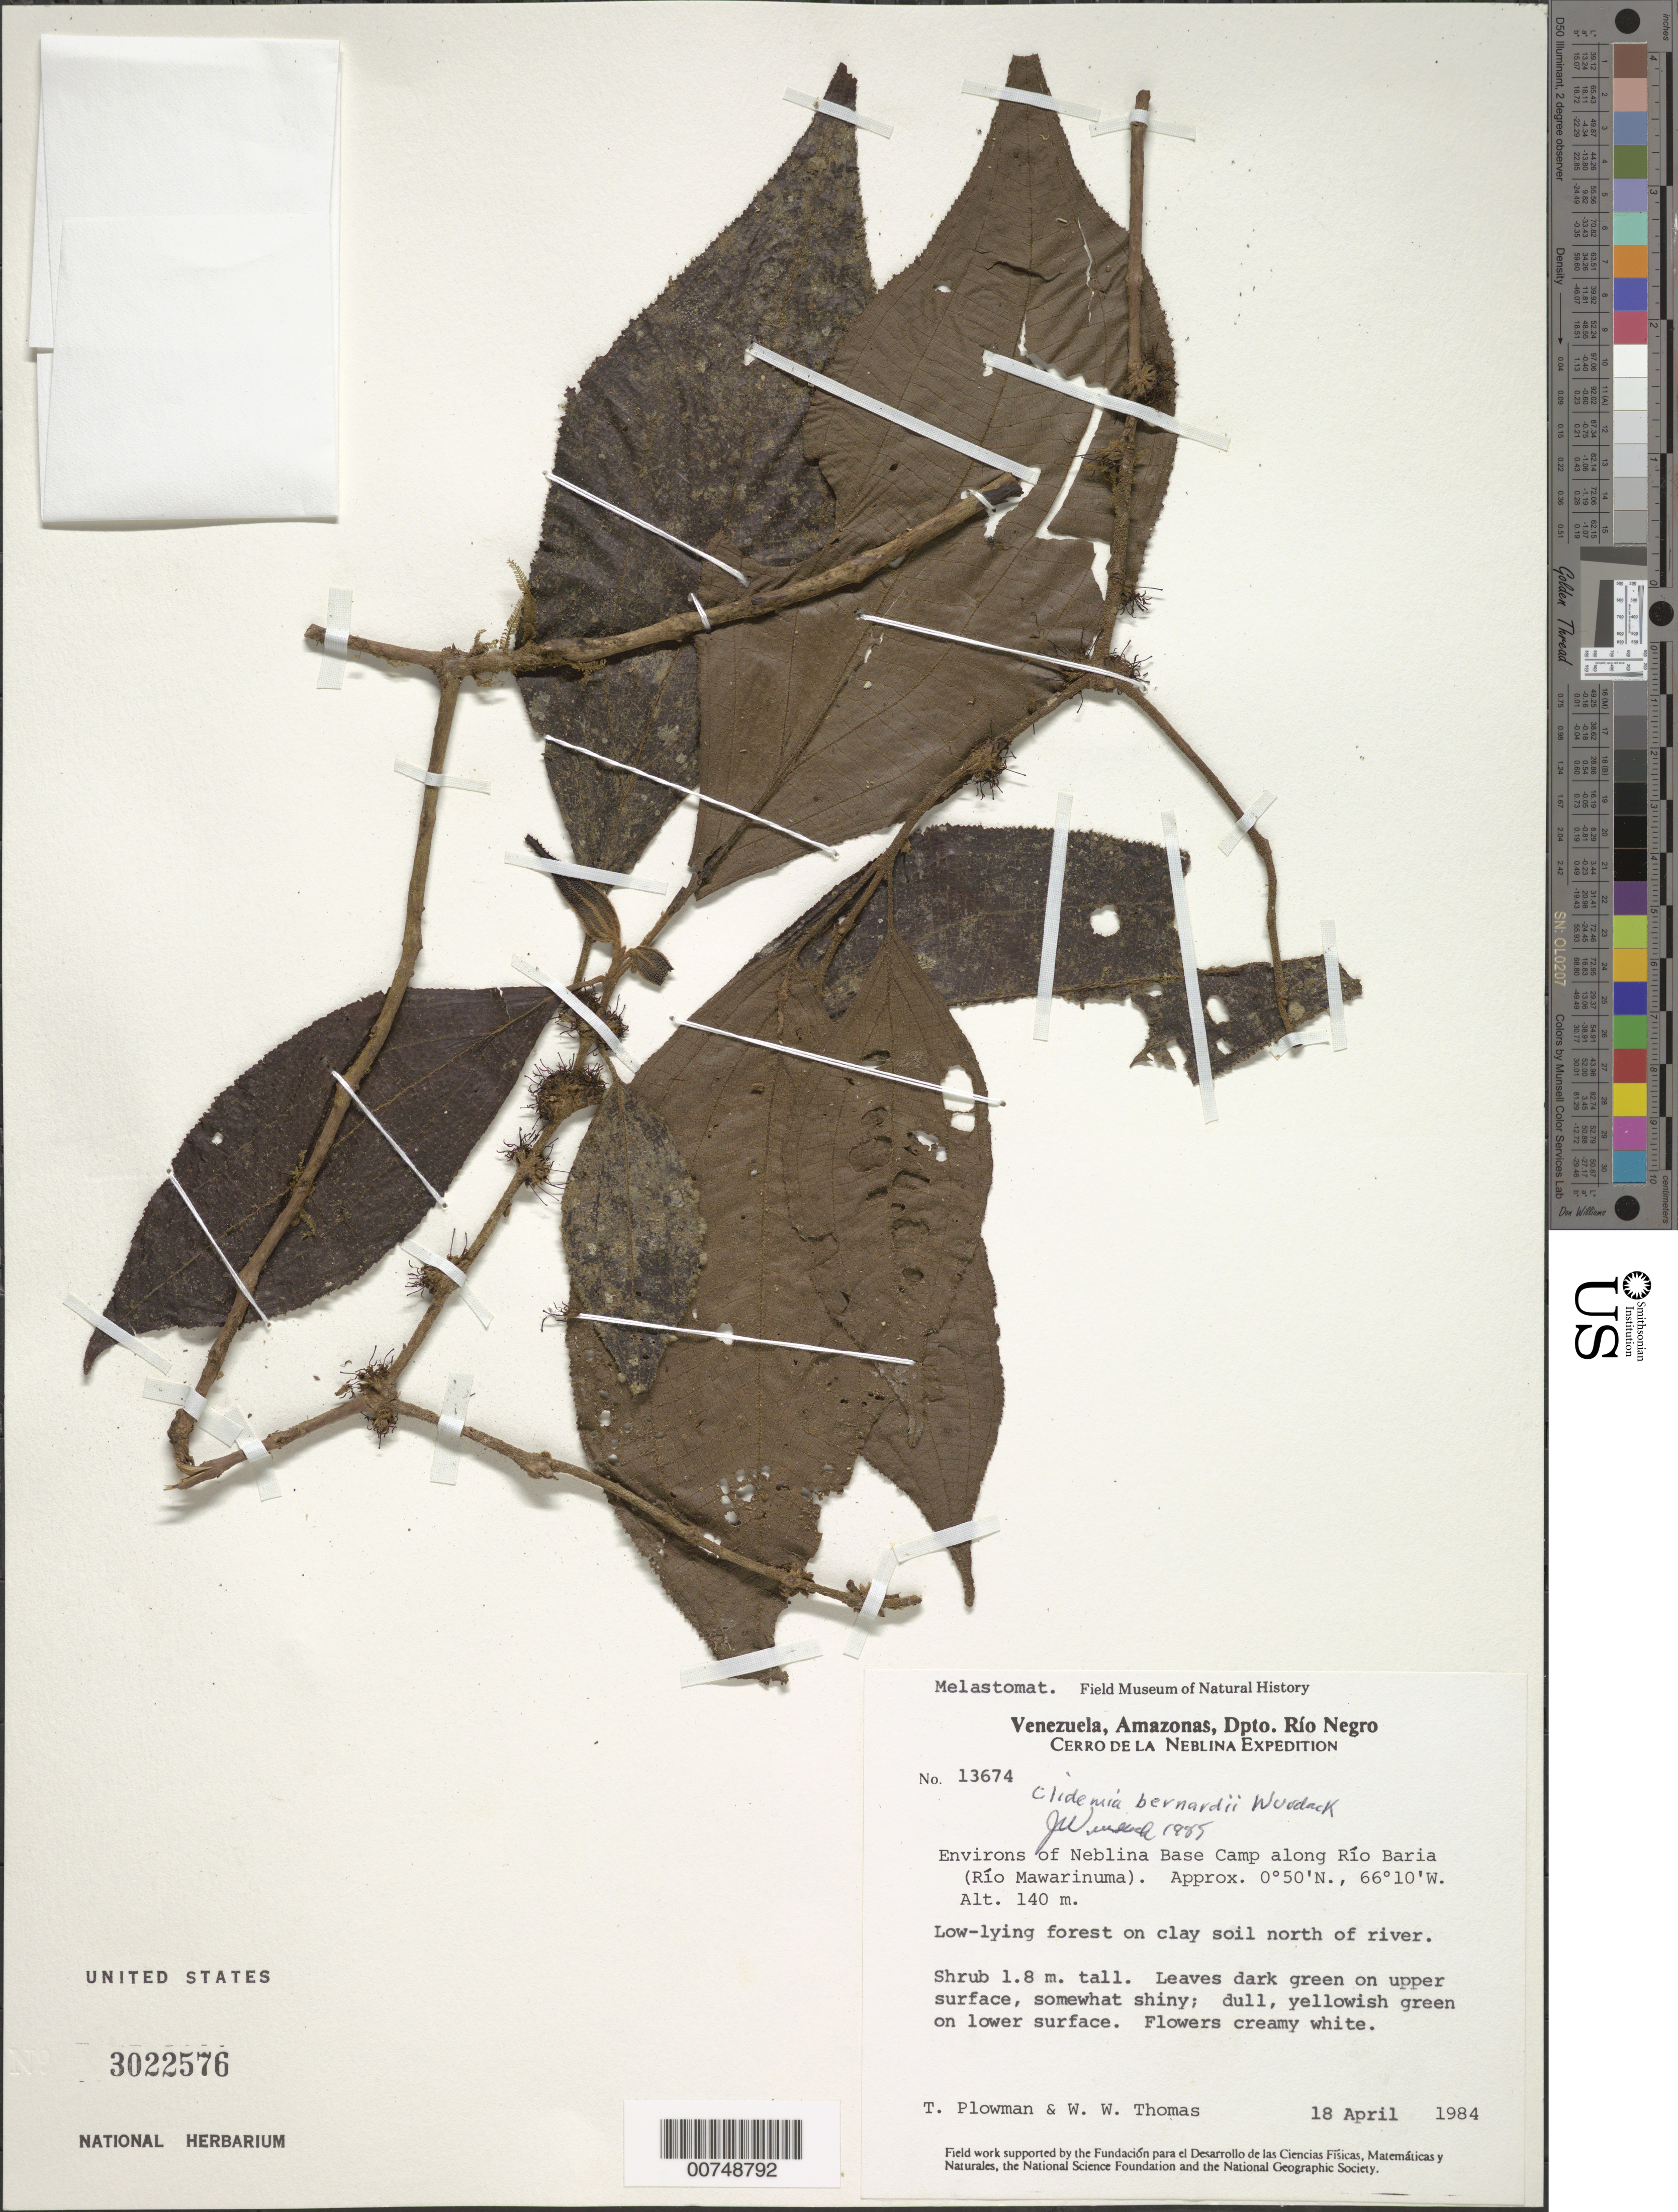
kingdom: Plantae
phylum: Tracheophyta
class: Magnoliopsida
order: Myrtales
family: Melastomataceae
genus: Clidemia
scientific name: Clidemia bernardii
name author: Wurdack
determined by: Wurdack, John J., (US), US (UNITED STATES)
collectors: T. Plowman & W. W. Thomas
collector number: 13674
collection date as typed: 18-Apr-84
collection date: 1984-04-18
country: Venezuela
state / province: Amazonas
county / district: Río Negro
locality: Cerro de la Neblina Base Camp, Río Mawarinuma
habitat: Low-lying forest on clay soil north of river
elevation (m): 140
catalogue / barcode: US 3022576